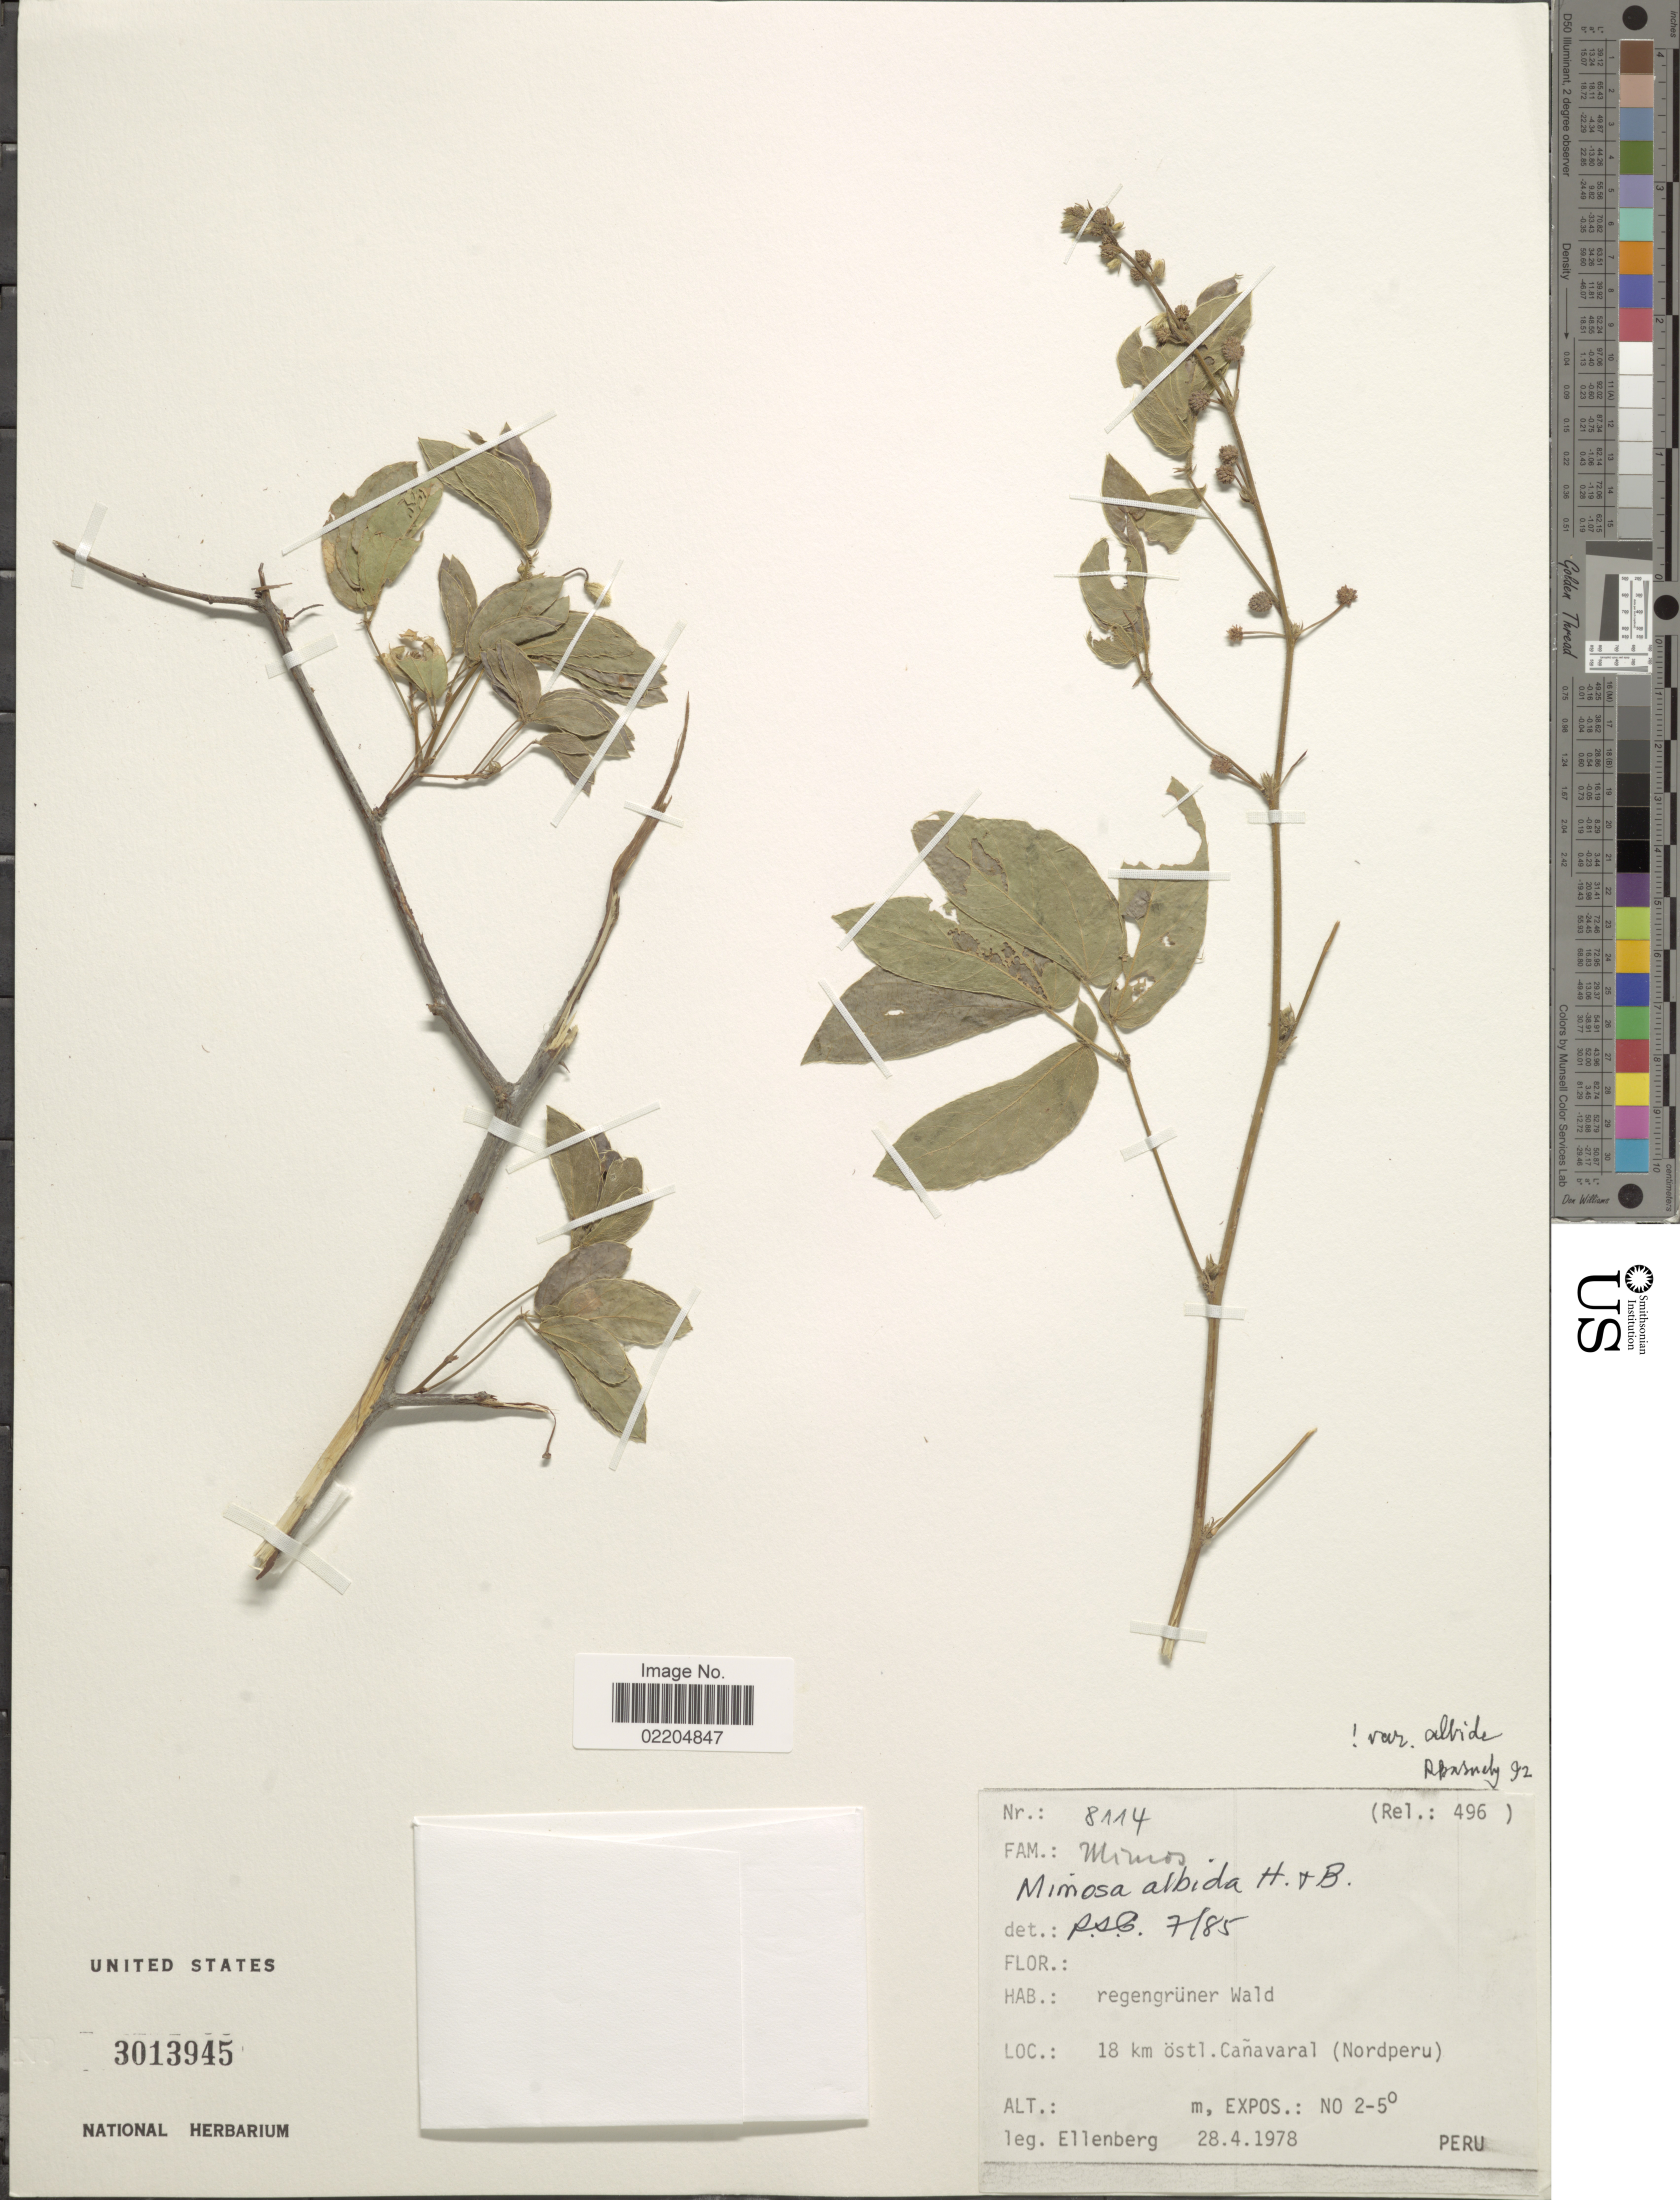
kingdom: Plantae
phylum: Tracheophyta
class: Magnoliopsida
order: Fabales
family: Fabaceae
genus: Mimosa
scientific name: Mimosa albida var. albida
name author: Humb. & Bonpl. ex Willd.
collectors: Ellenberg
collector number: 8114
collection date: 1978-04-28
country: Peru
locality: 18 km ostl. Canavaral (Nordperu).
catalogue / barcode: US 3013945